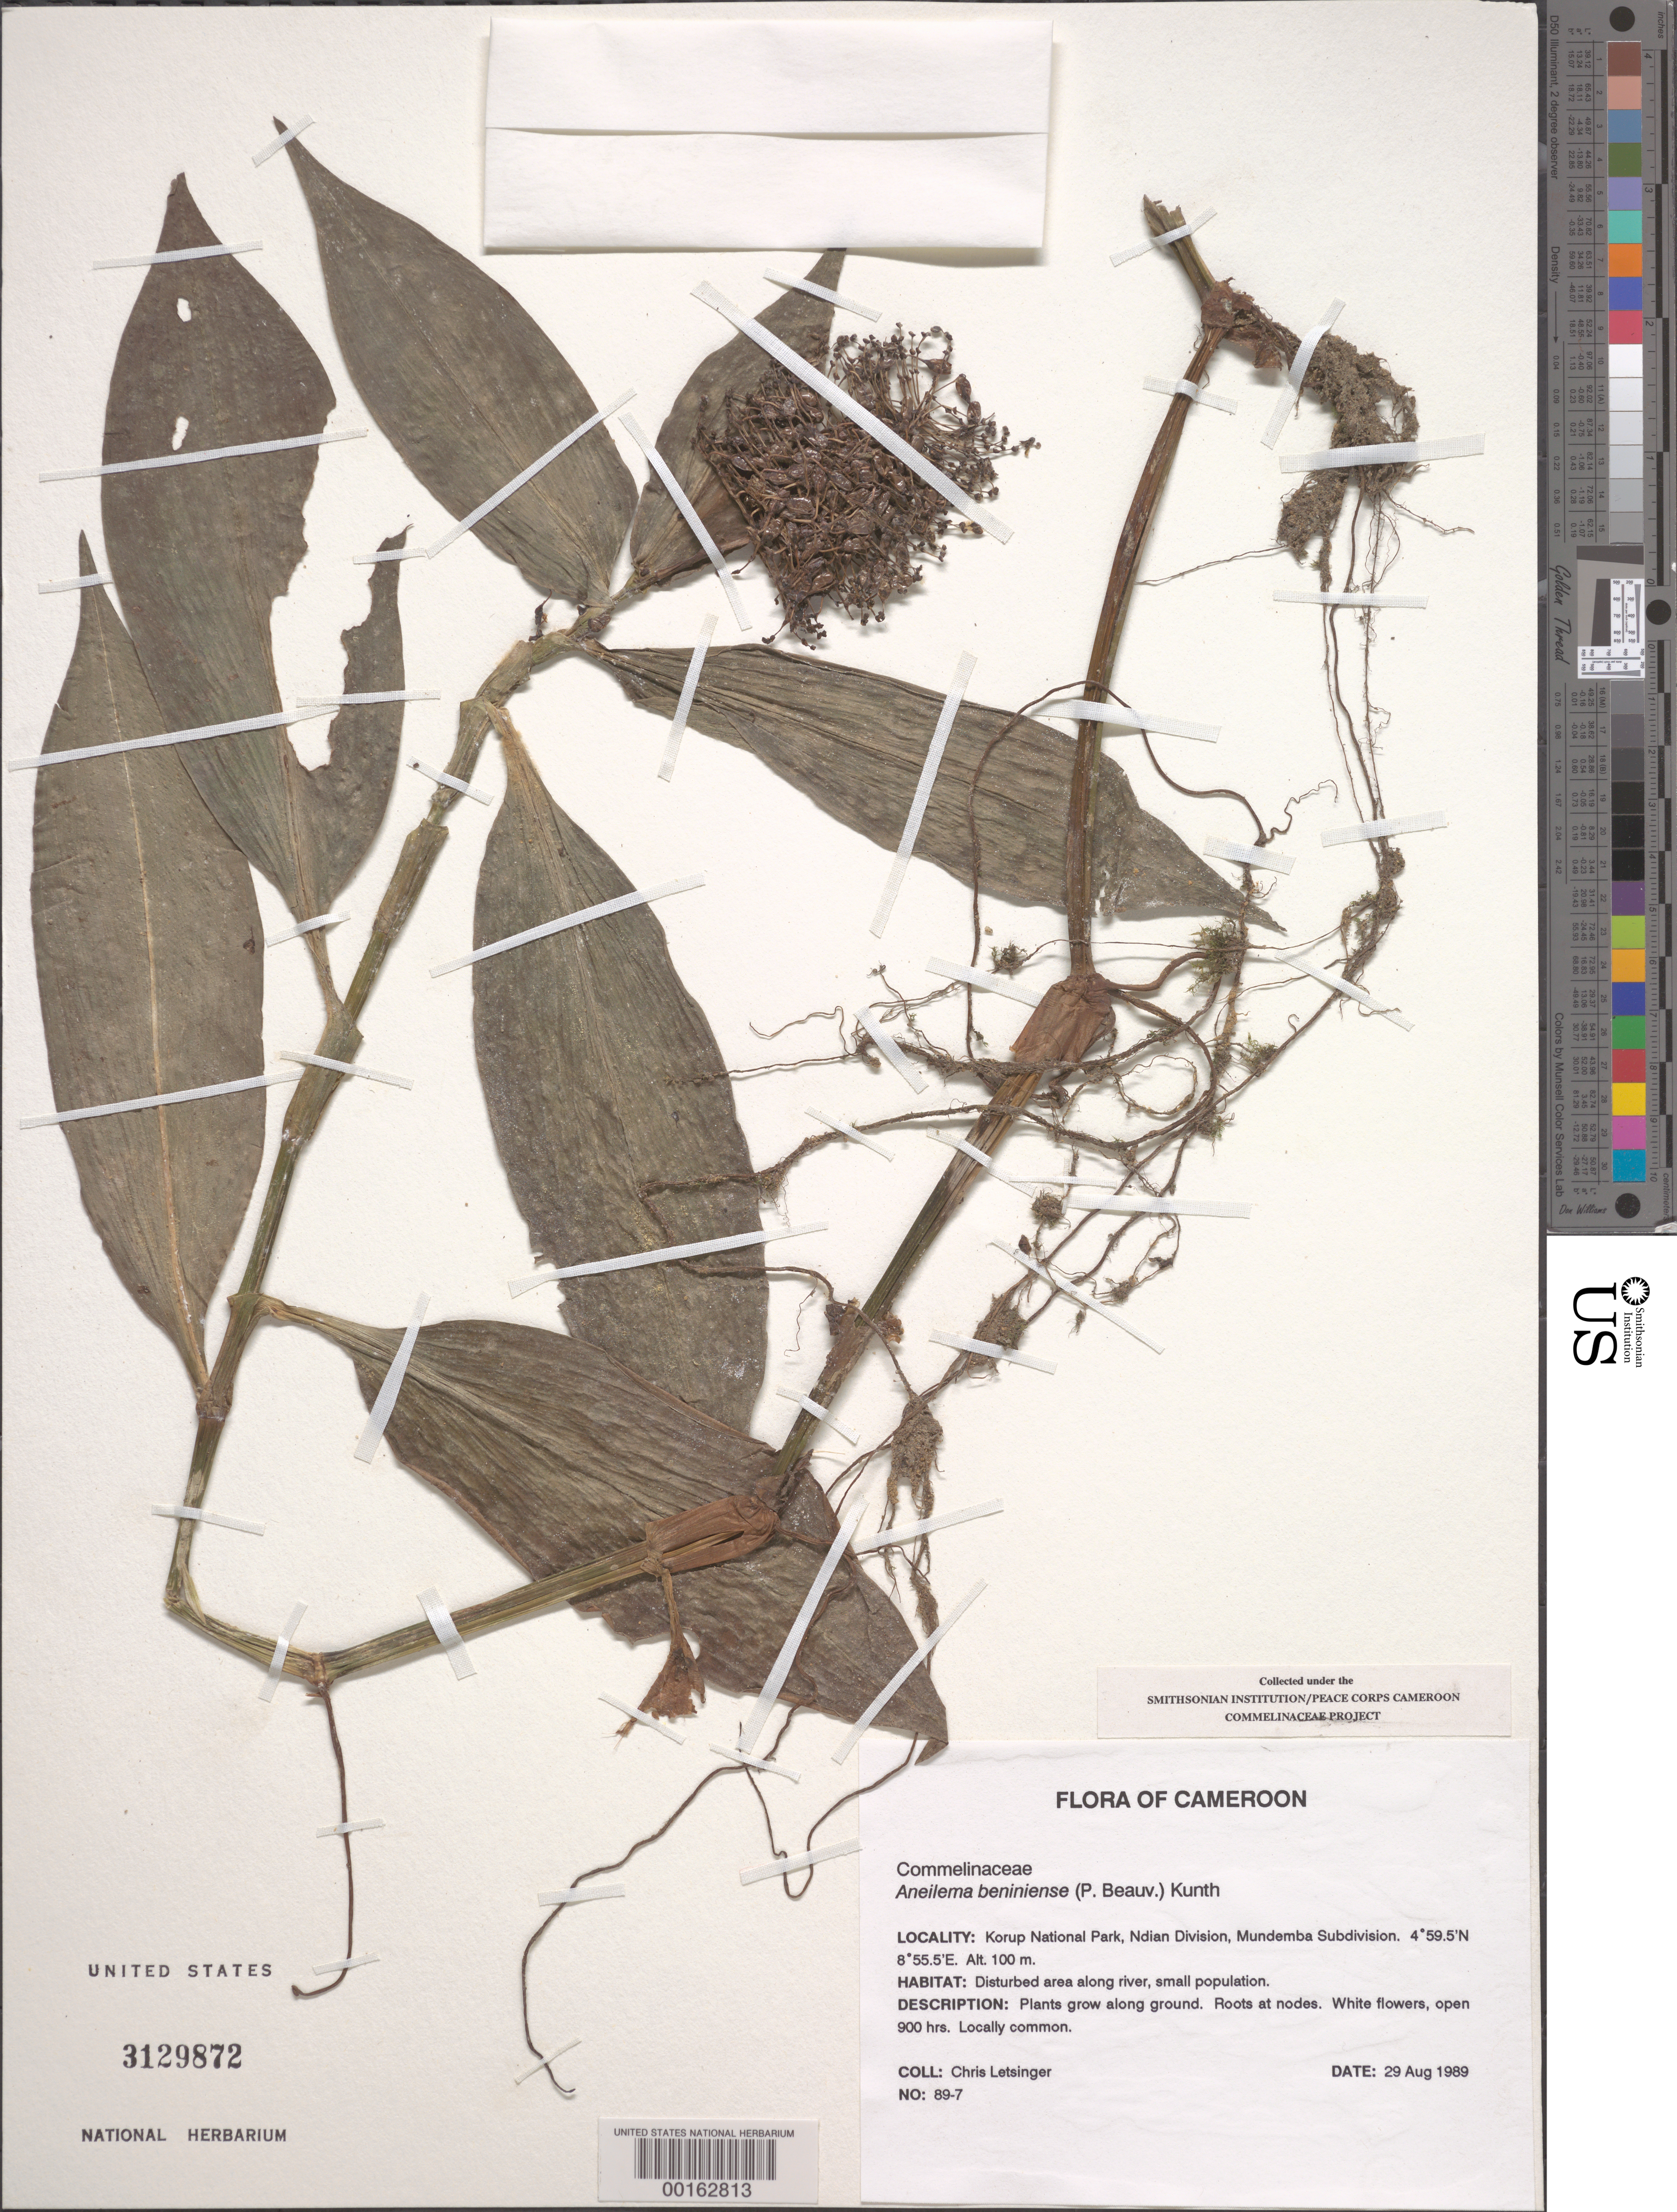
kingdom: Plantae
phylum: Tracheophyta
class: Liliopsida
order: Commelinales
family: Commelinaceae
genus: Aneilema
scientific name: Aneilema beniniense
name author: (P. Beauv.) Kunth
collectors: C. Letsinger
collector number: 89-7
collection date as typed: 29 Aug 1989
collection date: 1989-08-29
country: Cameroon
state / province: Sud-Ouest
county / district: Ndian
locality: Korup nat park, ndian div, mundemba subdiv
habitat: Disturbed area along river, small population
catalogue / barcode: US 3129872